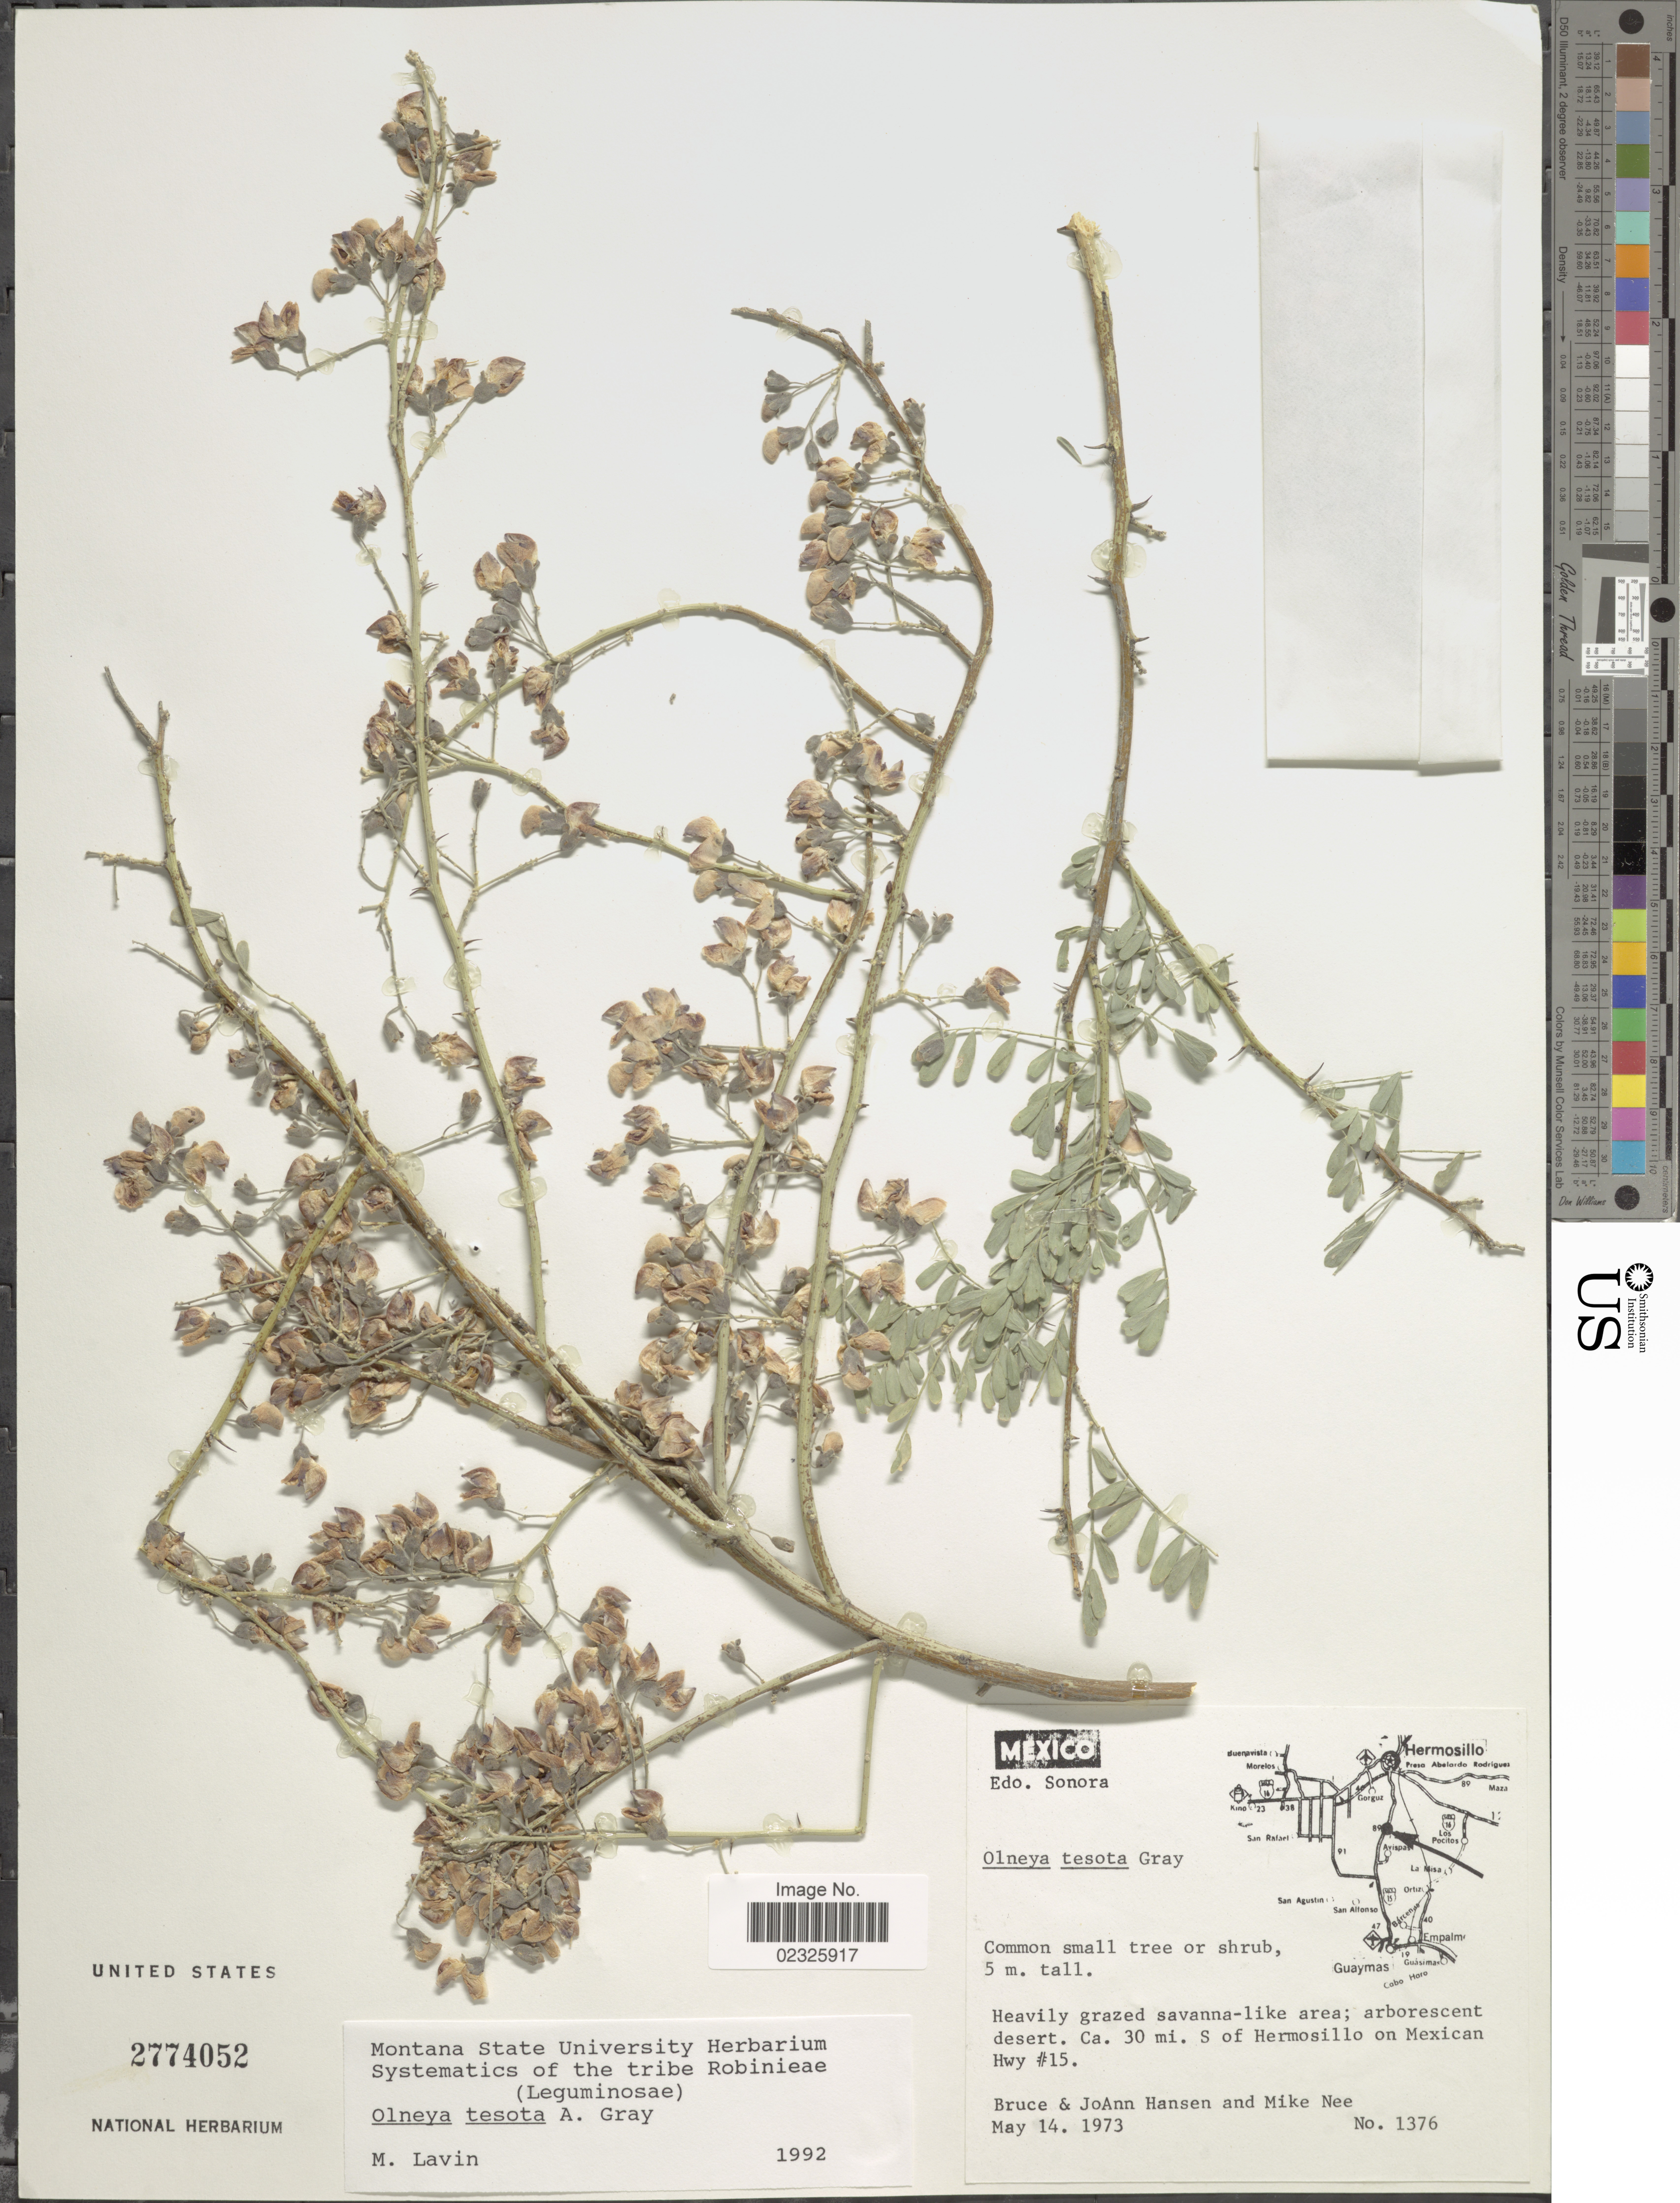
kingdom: Plantae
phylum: Tracheophyta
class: Magnoliopsida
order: Fabales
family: Fabaceae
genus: Olneya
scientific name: Olneya tesota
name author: A. Gray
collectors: B. Hansen, J. Hansen & M. Nee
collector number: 1376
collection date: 1973-05-14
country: Mexico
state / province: Sonora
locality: Heavily grazed savanna-like area; arborescent desert, ca. 30 mi. S. of Hermosillo on Mexican Hwy #15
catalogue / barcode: US 2774052